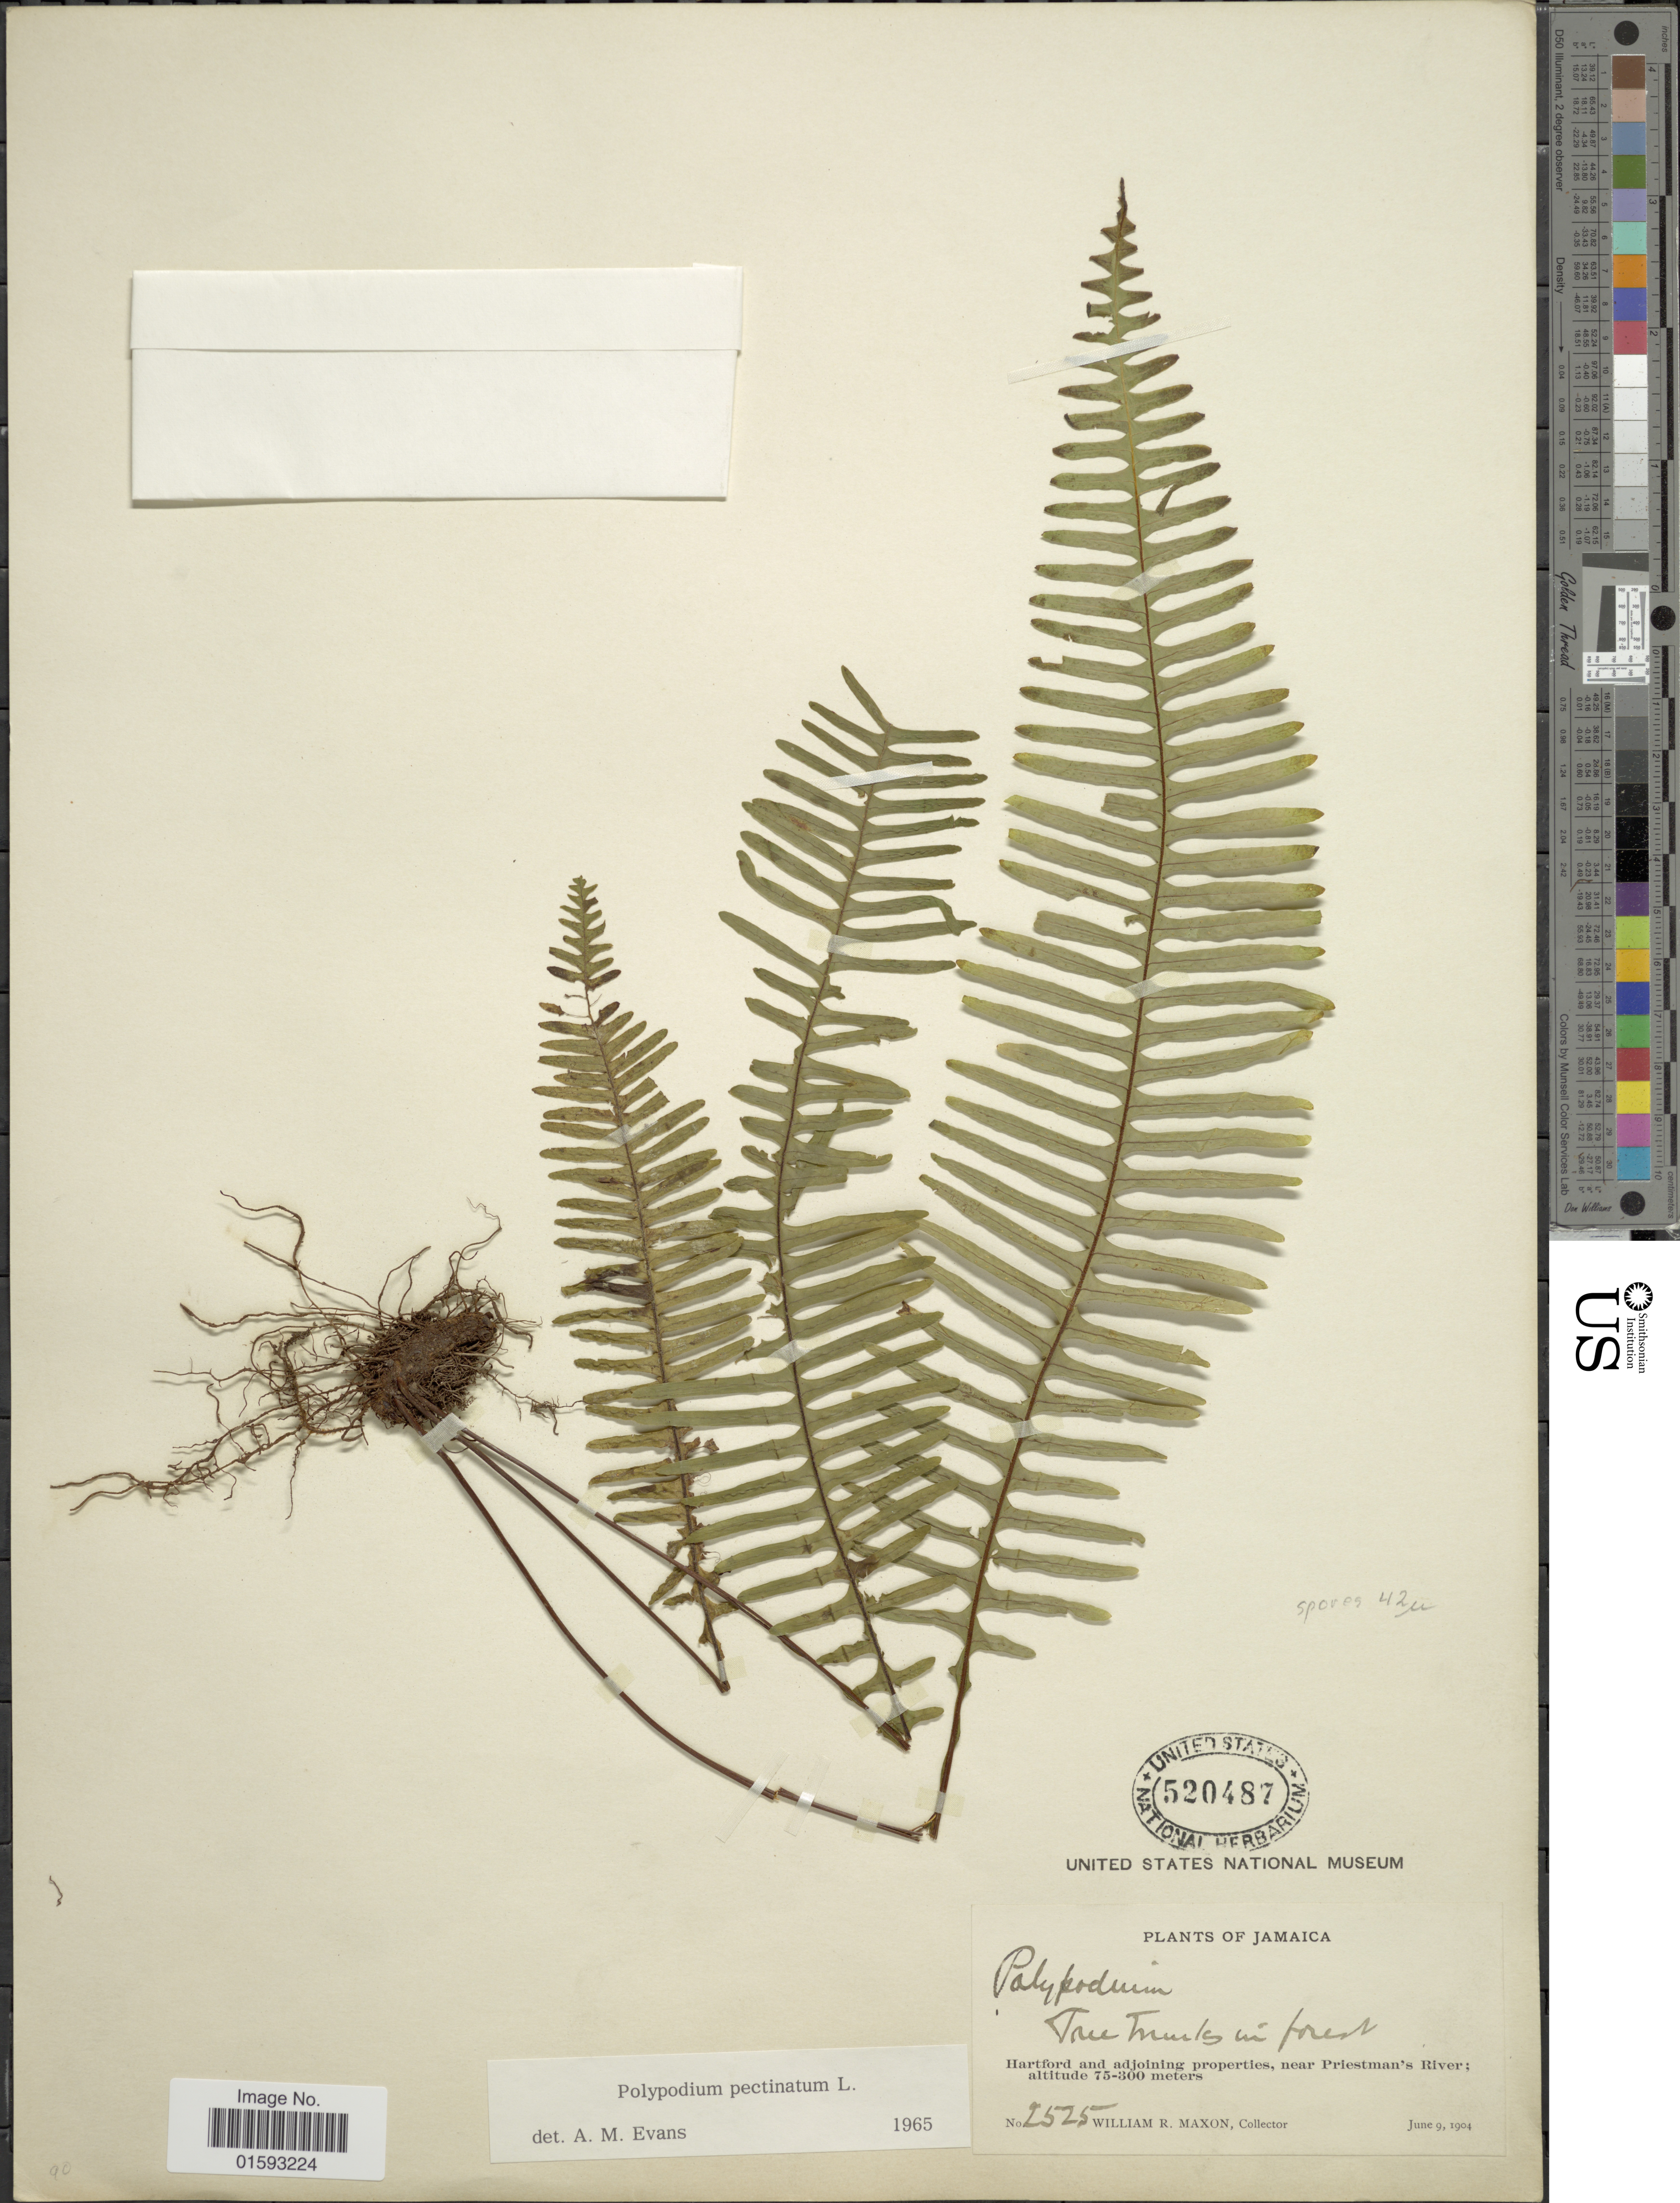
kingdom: Plantae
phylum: Tracheophyta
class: Polypodiopsida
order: Polypodiales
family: Polypodiaceae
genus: Pecluma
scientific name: Pecluma pectinata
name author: (L.) M.G. Price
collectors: W. R. Maxon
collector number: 2525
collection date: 1904-06-09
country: Jamaica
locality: Hartford and adjoining properties, near Priestman's River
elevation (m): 75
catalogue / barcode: US 520487